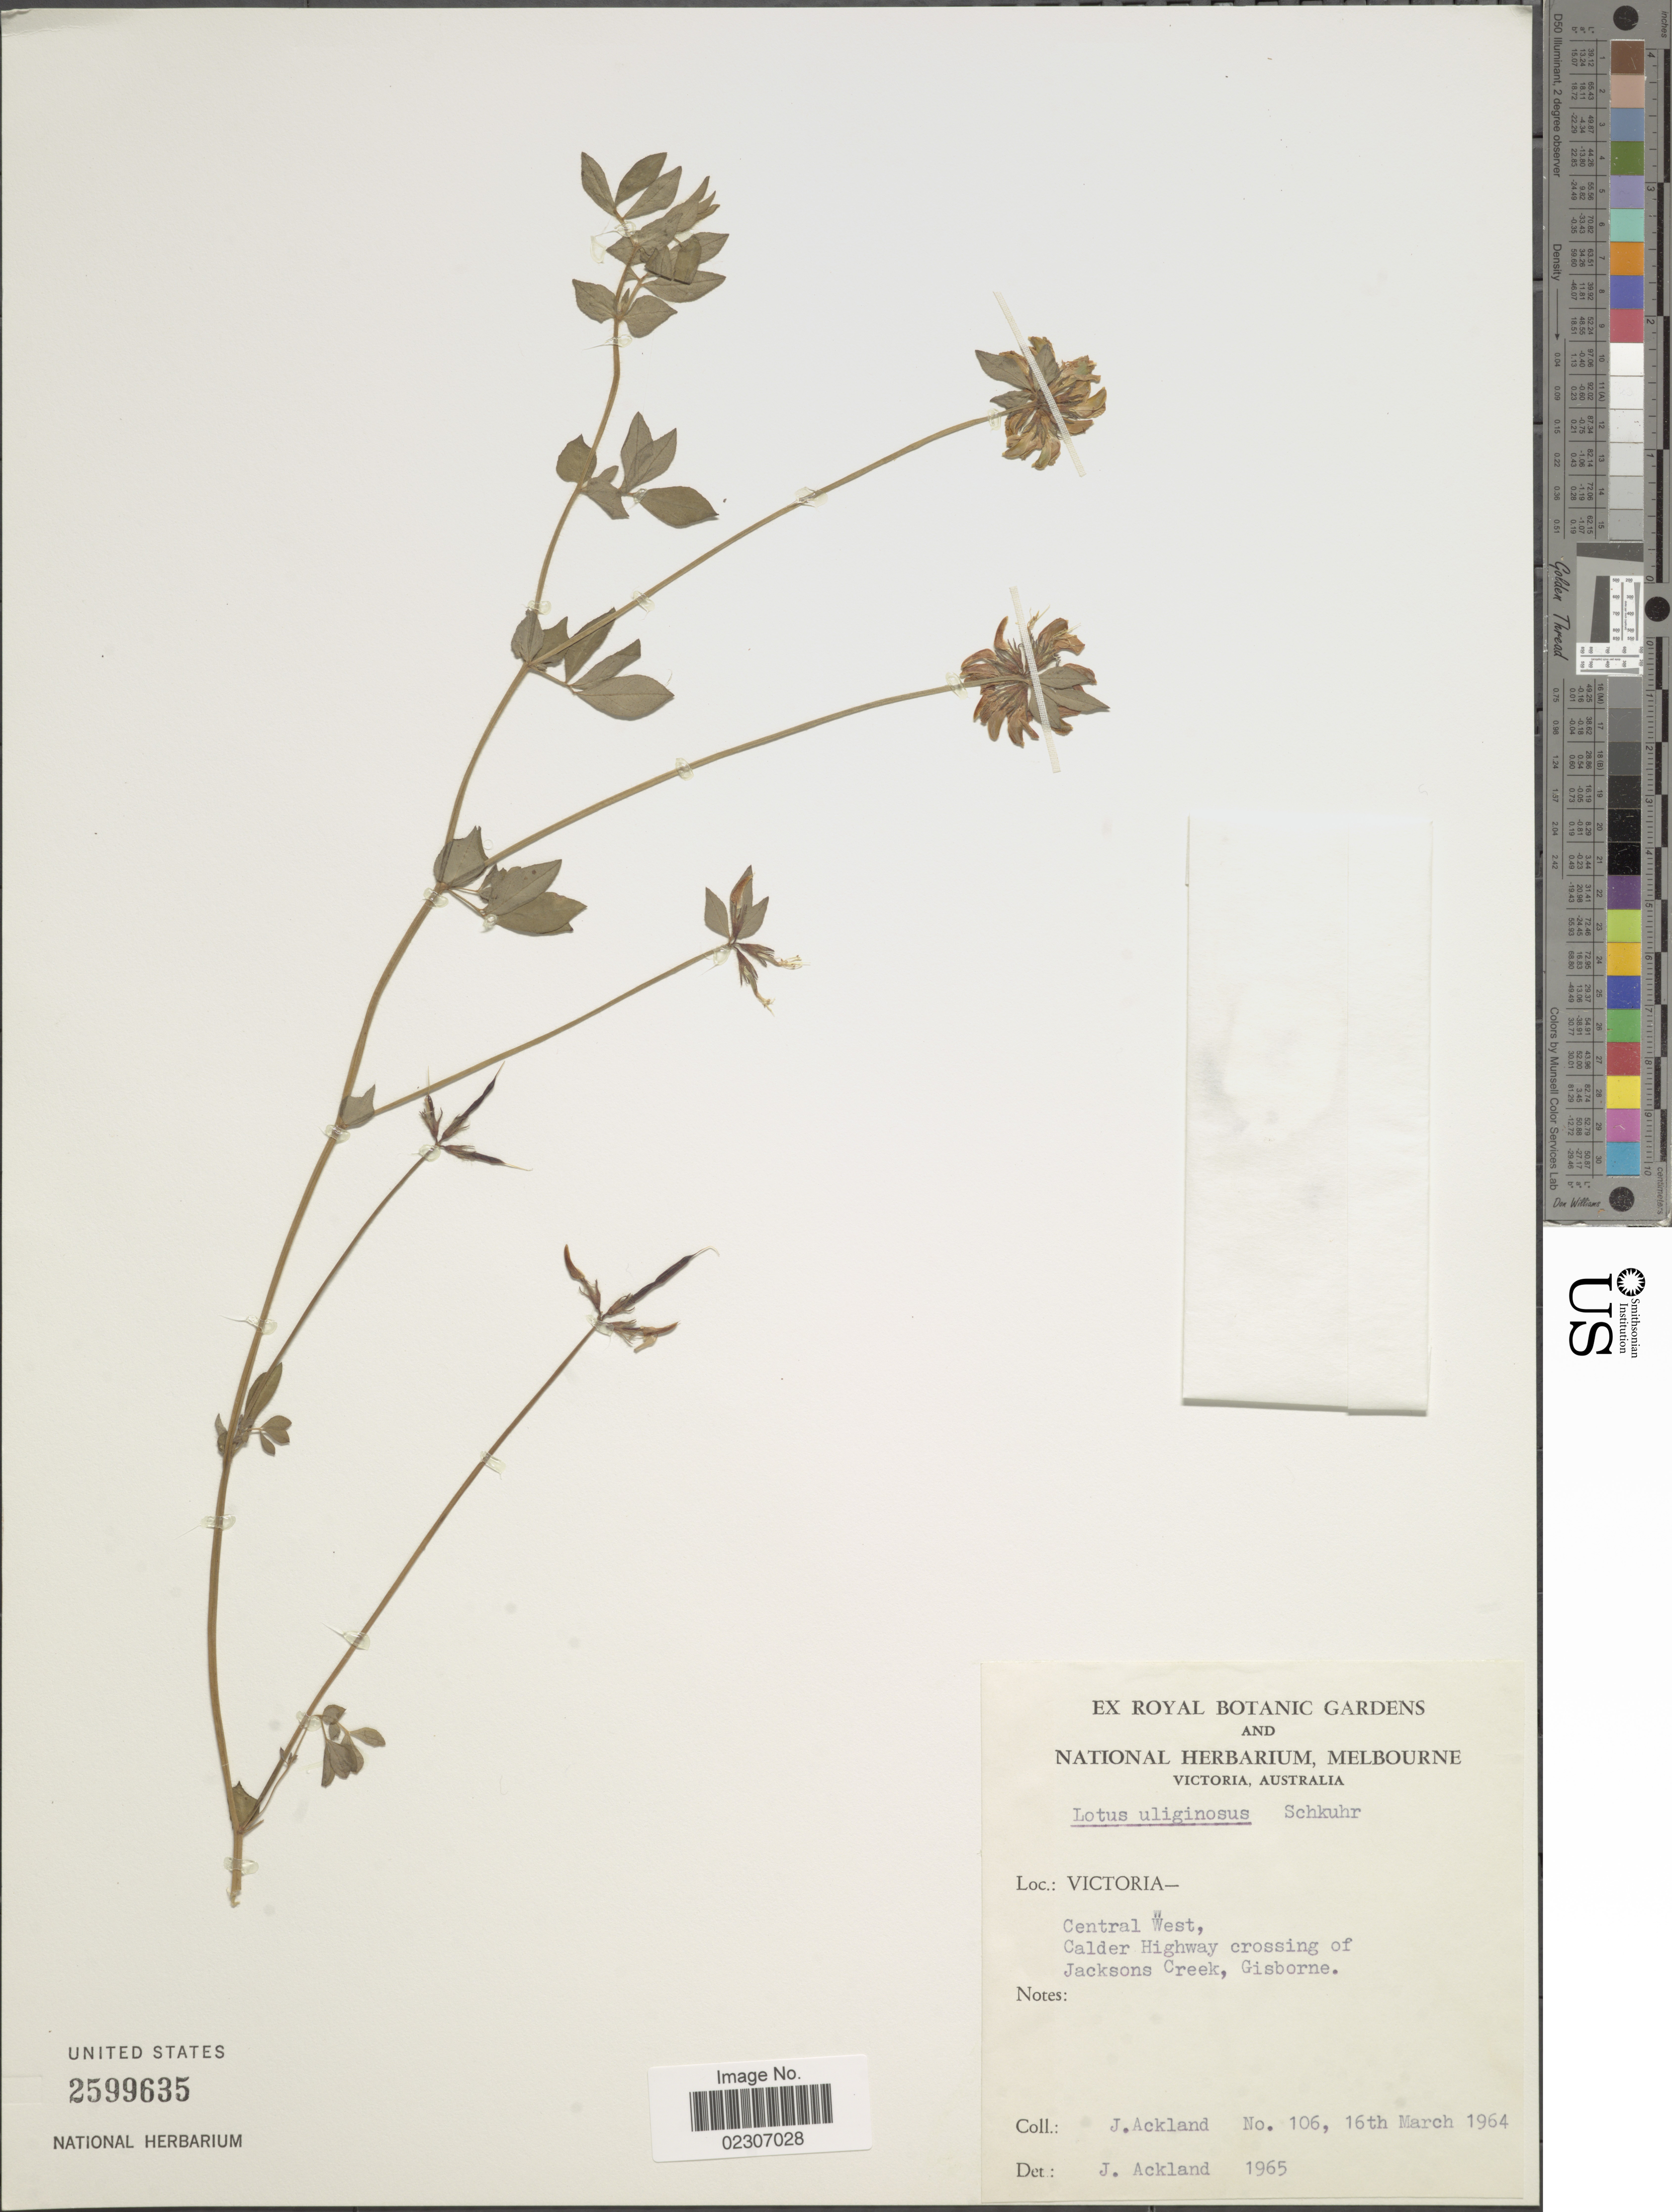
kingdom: Plantae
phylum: Tracheophyta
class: Magnoliopsida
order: Fabales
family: Fabaceae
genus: Lotus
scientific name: Lotus uliginosus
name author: Schkuhr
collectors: J. J. Ackland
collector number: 106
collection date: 1964-03-16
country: New Zealand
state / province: Gisborne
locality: Victoria - Central West, Calder Highway crossing of Jacksons Creek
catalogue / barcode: US 2599635